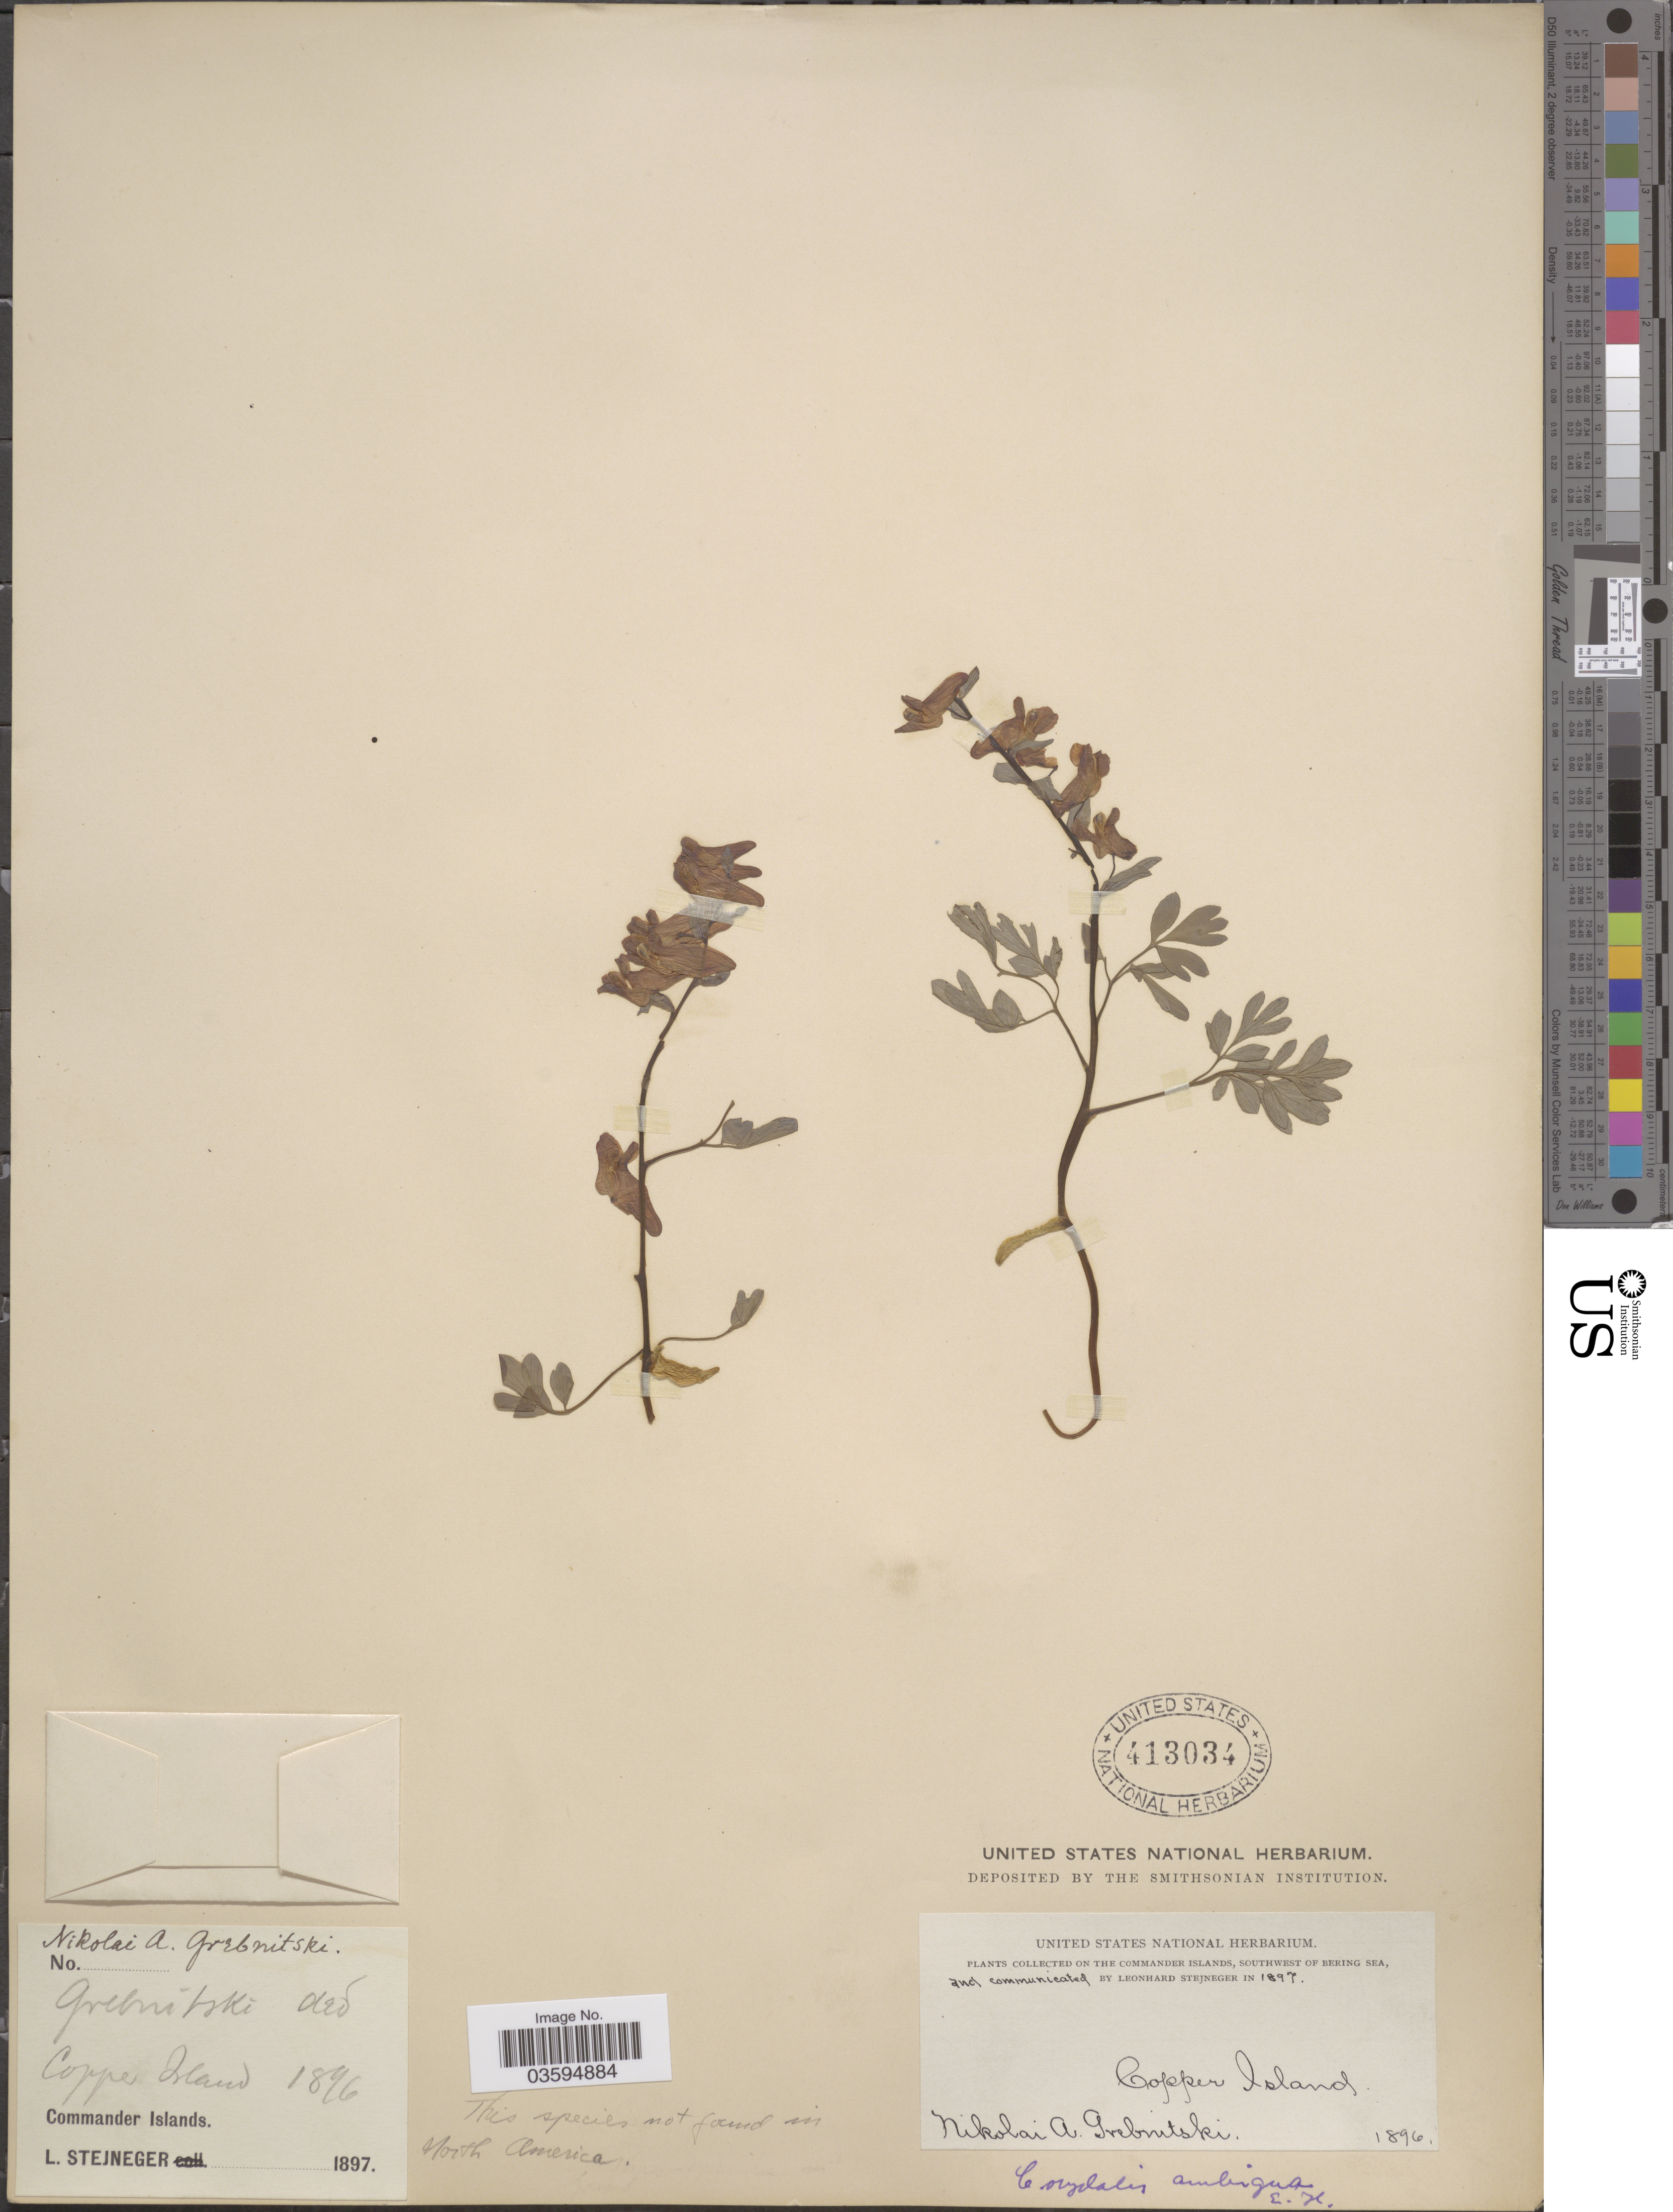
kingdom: Plantae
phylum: Tracheophyta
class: Magnoliopsida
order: Ranunculales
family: Papaveraceae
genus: Corydalis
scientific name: Corydalis ambigua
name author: Cham. & Schltdl.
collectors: N. Grebritski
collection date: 1897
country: Russian Federation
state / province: Kamchatka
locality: Copper Island. On the Commander Islands, southwest of Bering Sea.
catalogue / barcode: US 413034